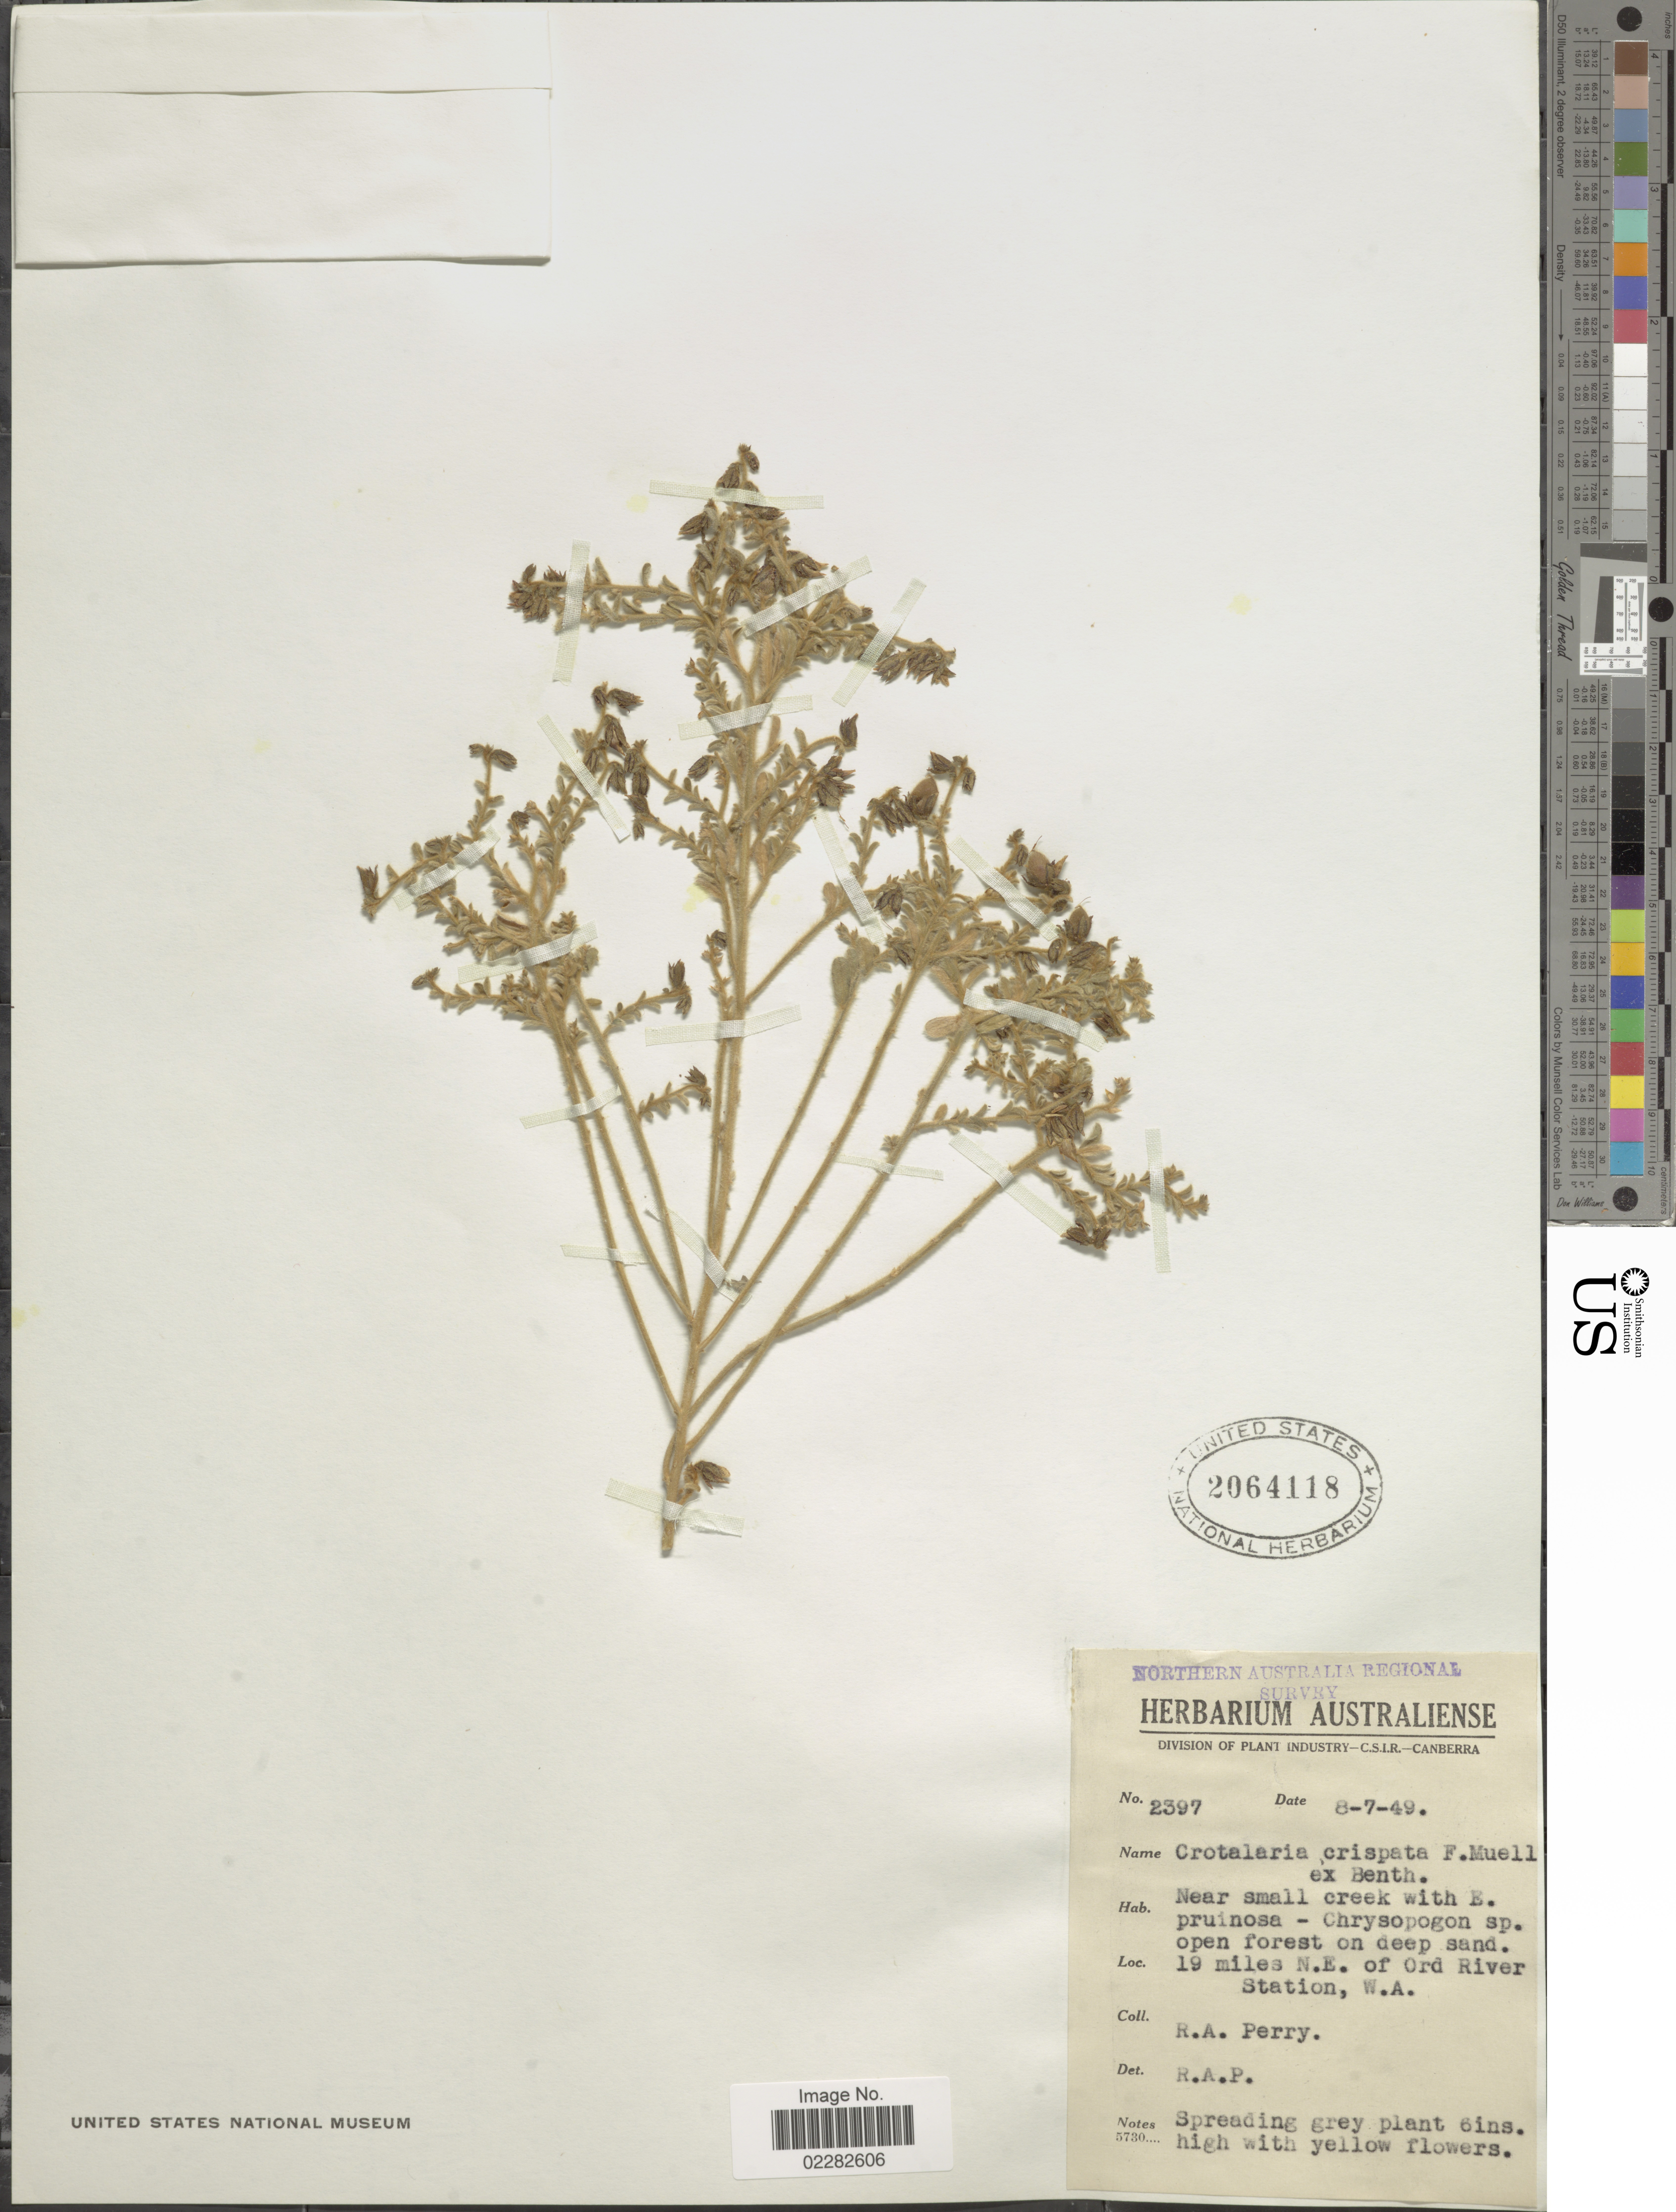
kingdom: Plantae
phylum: Tracheophyta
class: Magnoliopsida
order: Fabales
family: Fabaceae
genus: Crotalaria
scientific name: Crotalaria crispata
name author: Benth.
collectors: Perry, R. A.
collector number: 2397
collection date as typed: Transcribed d/m/y: 8/7/49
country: Australia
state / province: Western Australia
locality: Northern Australia, near small creek on deep sand, 19 miles N.E. of Ord River Station, W.A.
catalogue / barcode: US 2064118